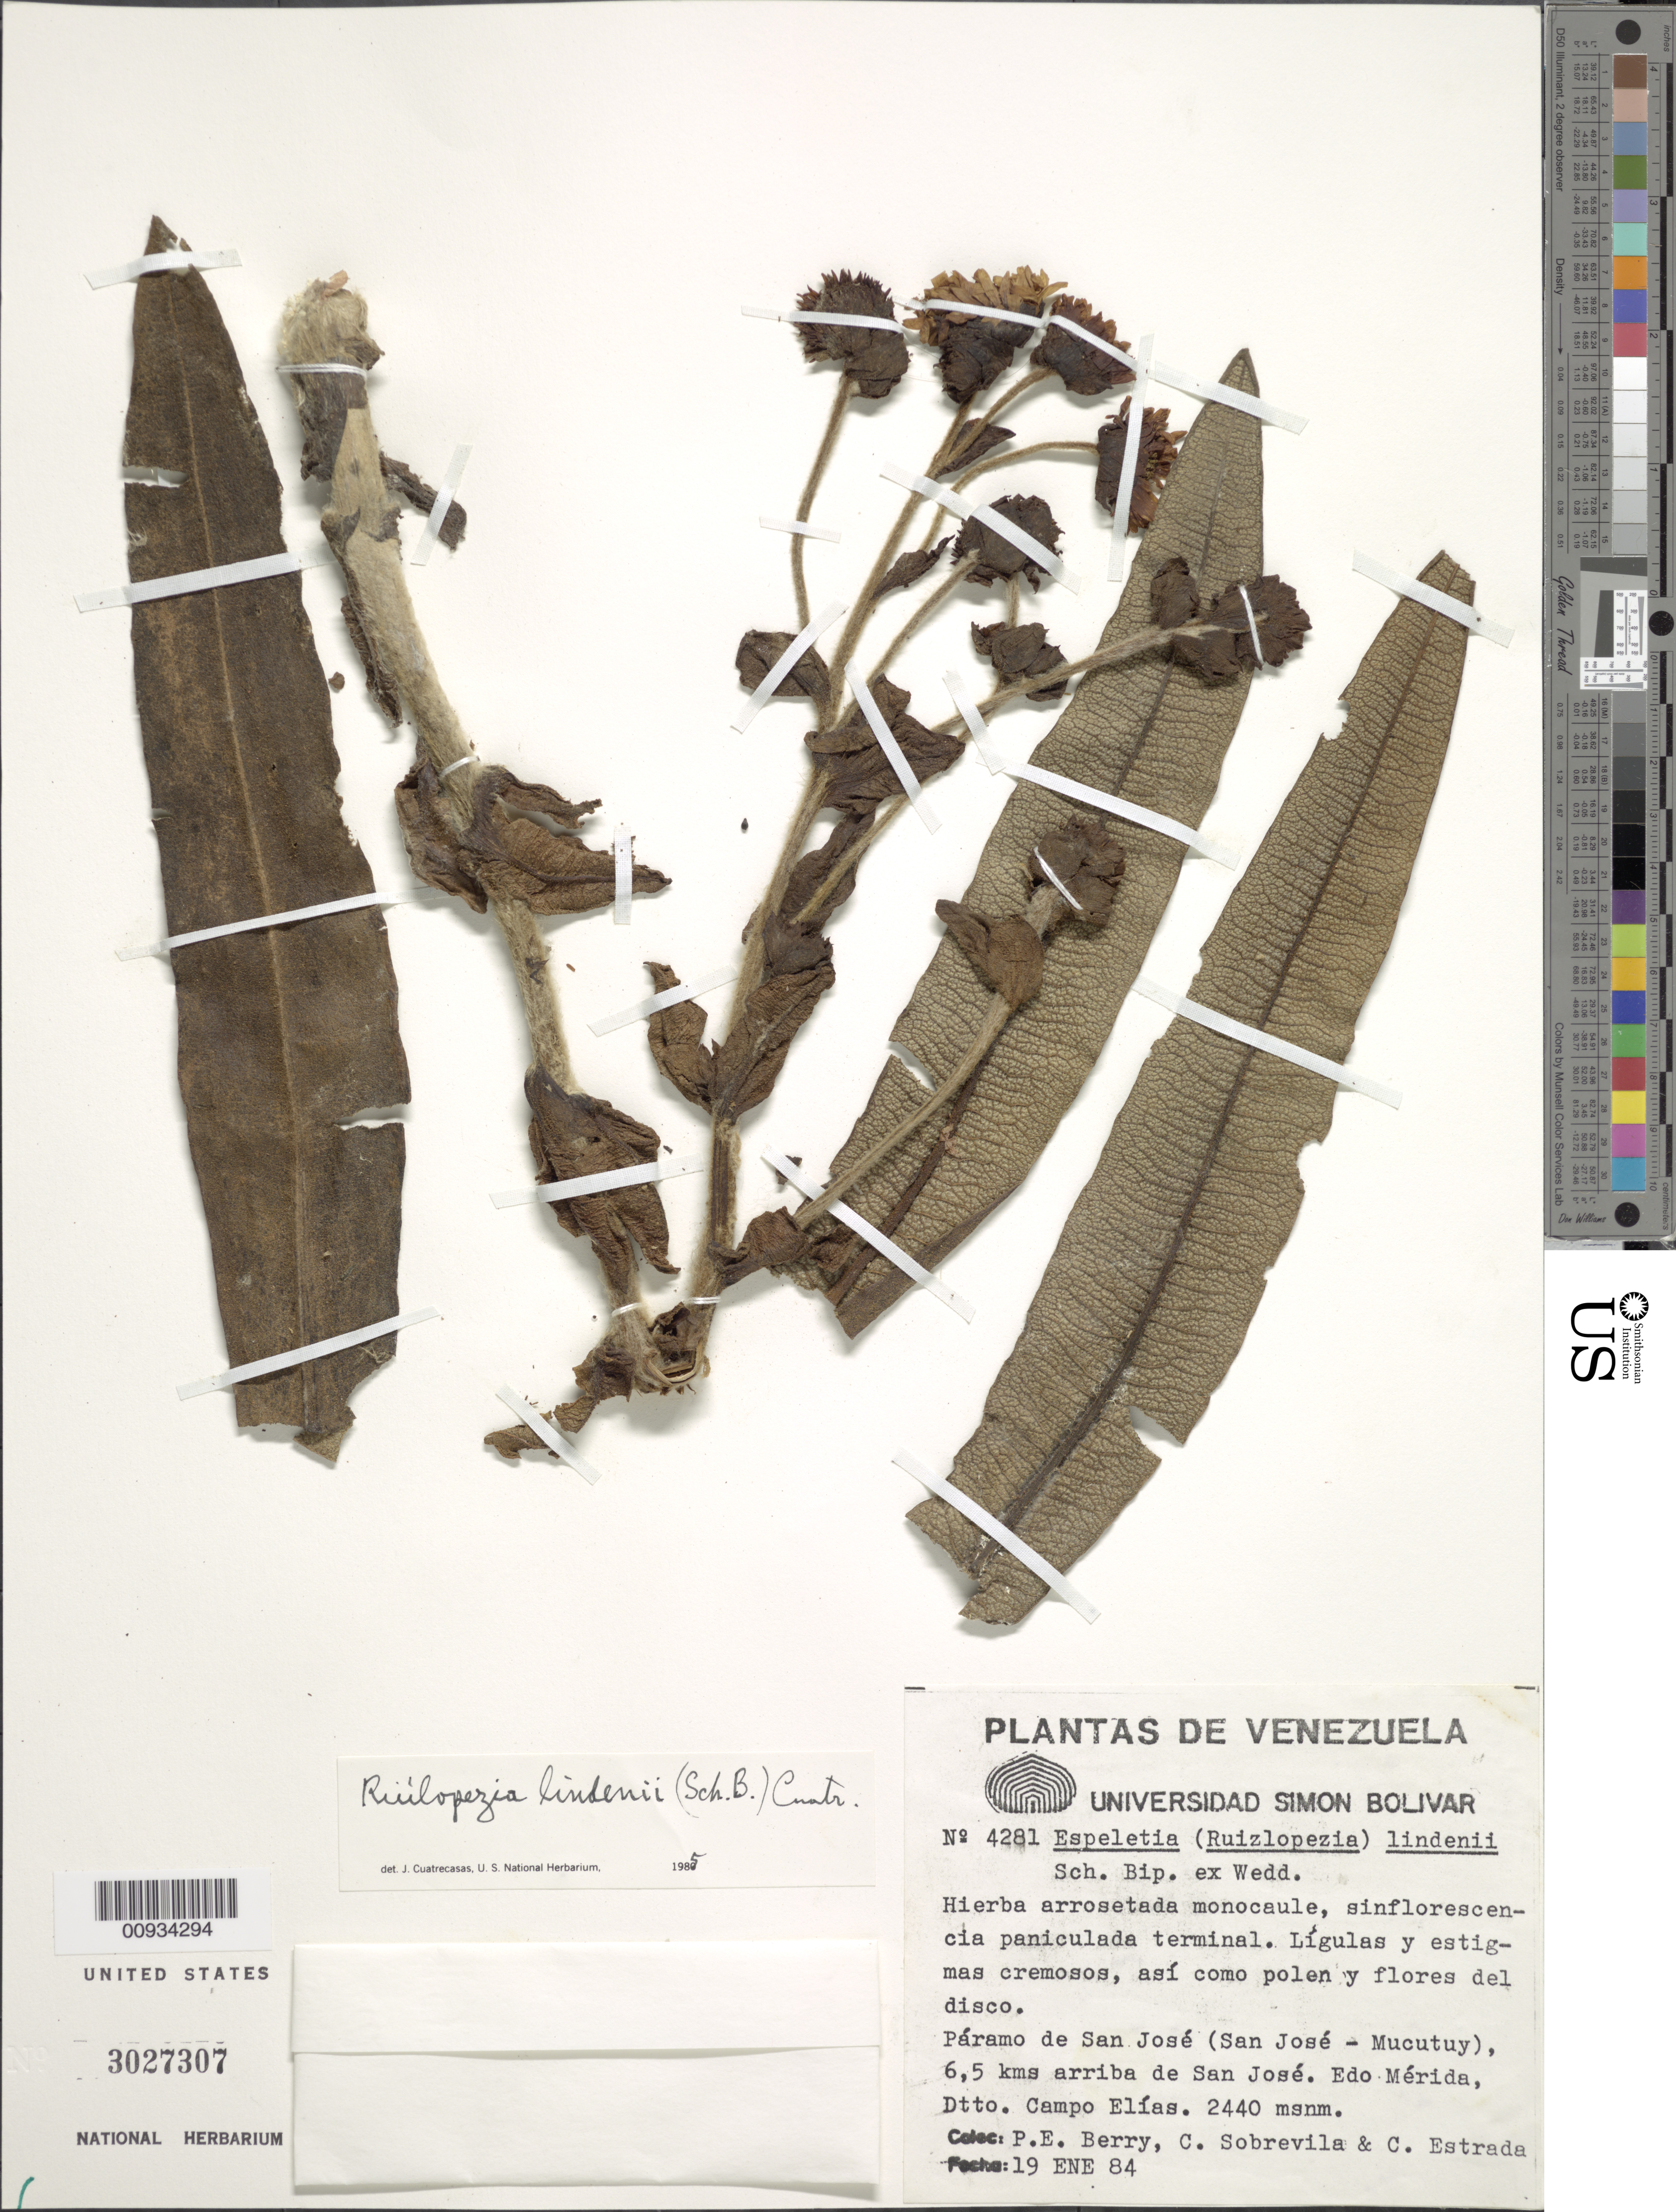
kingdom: Plantae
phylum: Tracheophyta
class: Magnoliopsida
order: Asterales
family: Asteraceae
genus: Ruilopezia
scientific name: Ruilopezia lindenii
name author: (Sch. Bip. ex Wedd.) Cuatrec.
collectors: P. E. Berry, C. Sobrevila & C. Estrada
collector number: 4281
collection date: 1984-01-19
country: Venezuela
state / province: Mérida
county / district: Campo Elías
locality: Páramo de San José. Páramo de San José (San José-Mucutuy), 6,5 kms arriba de San José. Cerca de la frontera entre Mérida y Bolivar.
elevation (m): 2440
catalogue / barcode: US 3027307